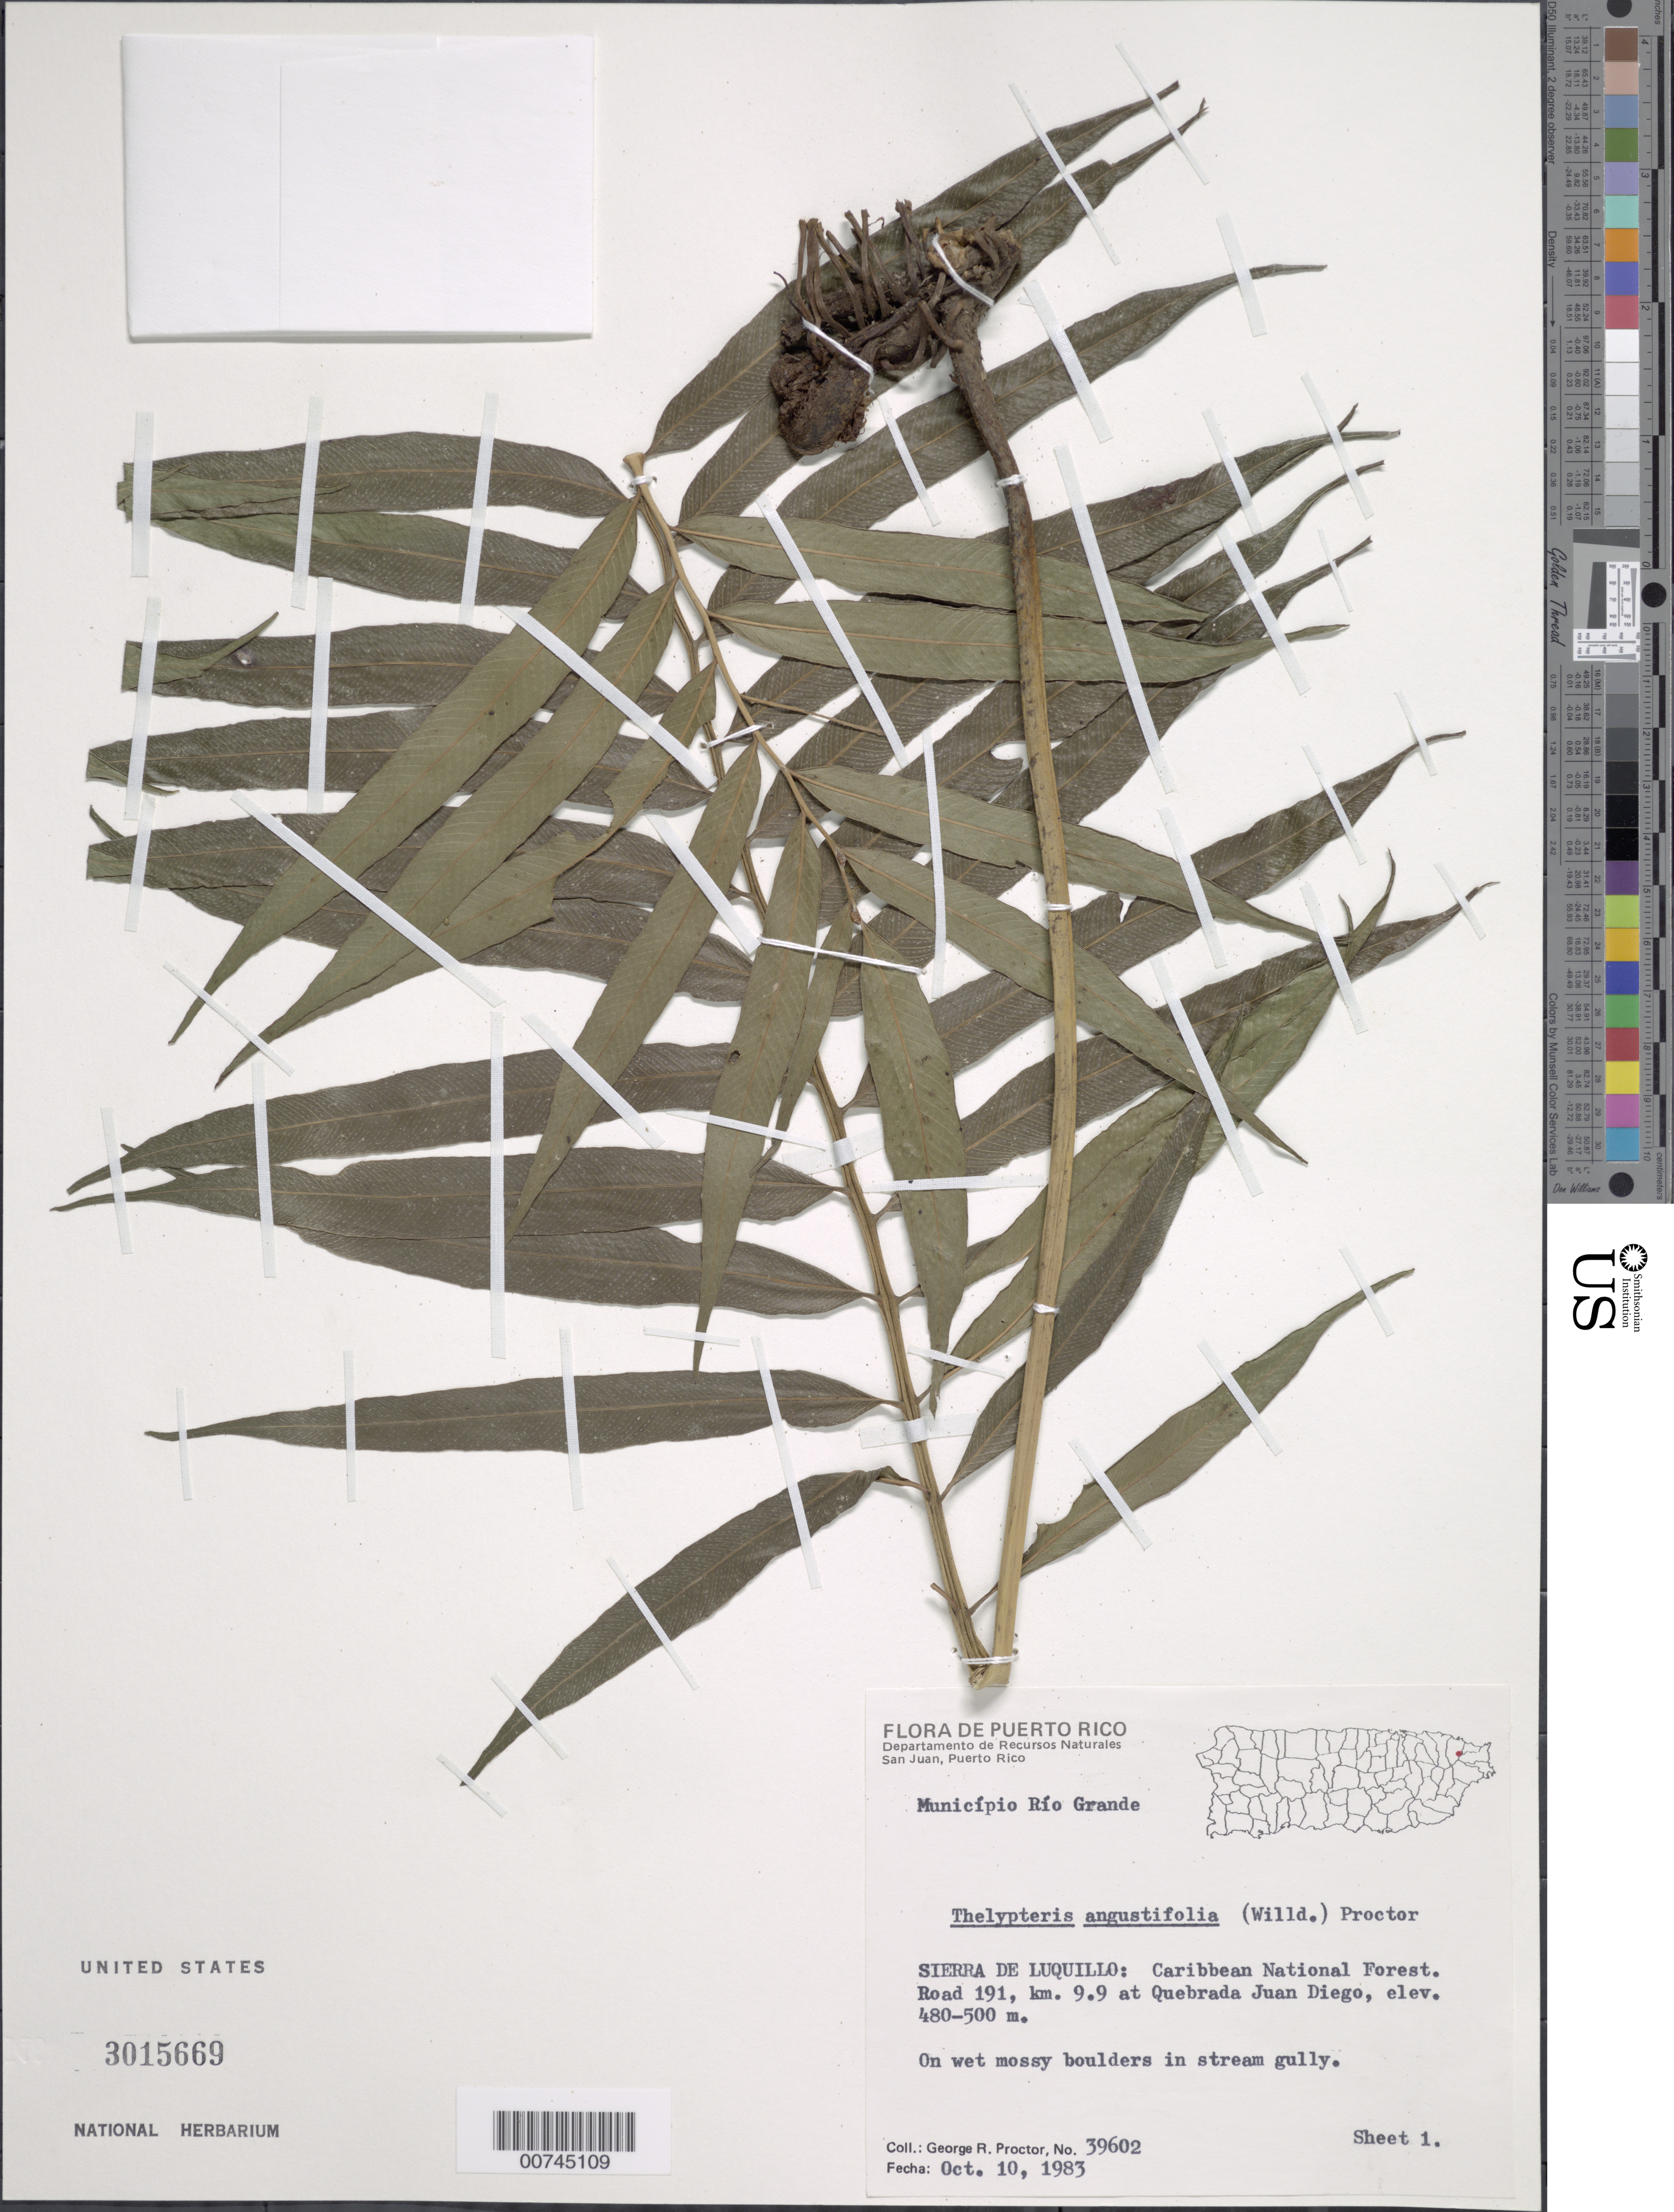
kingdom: Plantae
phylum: Tracheophyta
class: Polypodiopsida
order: Polypodiales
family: Thelypteridaceae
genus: Meniscium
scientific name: Meniscium angustifolium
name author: Willd.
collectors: G. R. Proctor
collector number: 39602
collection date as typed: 10 Oct 1983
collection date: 1983-10-10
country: Puerto Rico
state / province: Río Grande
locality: Sierra de Luquillo: Caribbean National Forest. Road 191, km 9.9 at Quebrada Juan Diego. Municipio Río Grande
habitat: On wet mossy boulders in stream gully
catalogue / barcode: US 3015669